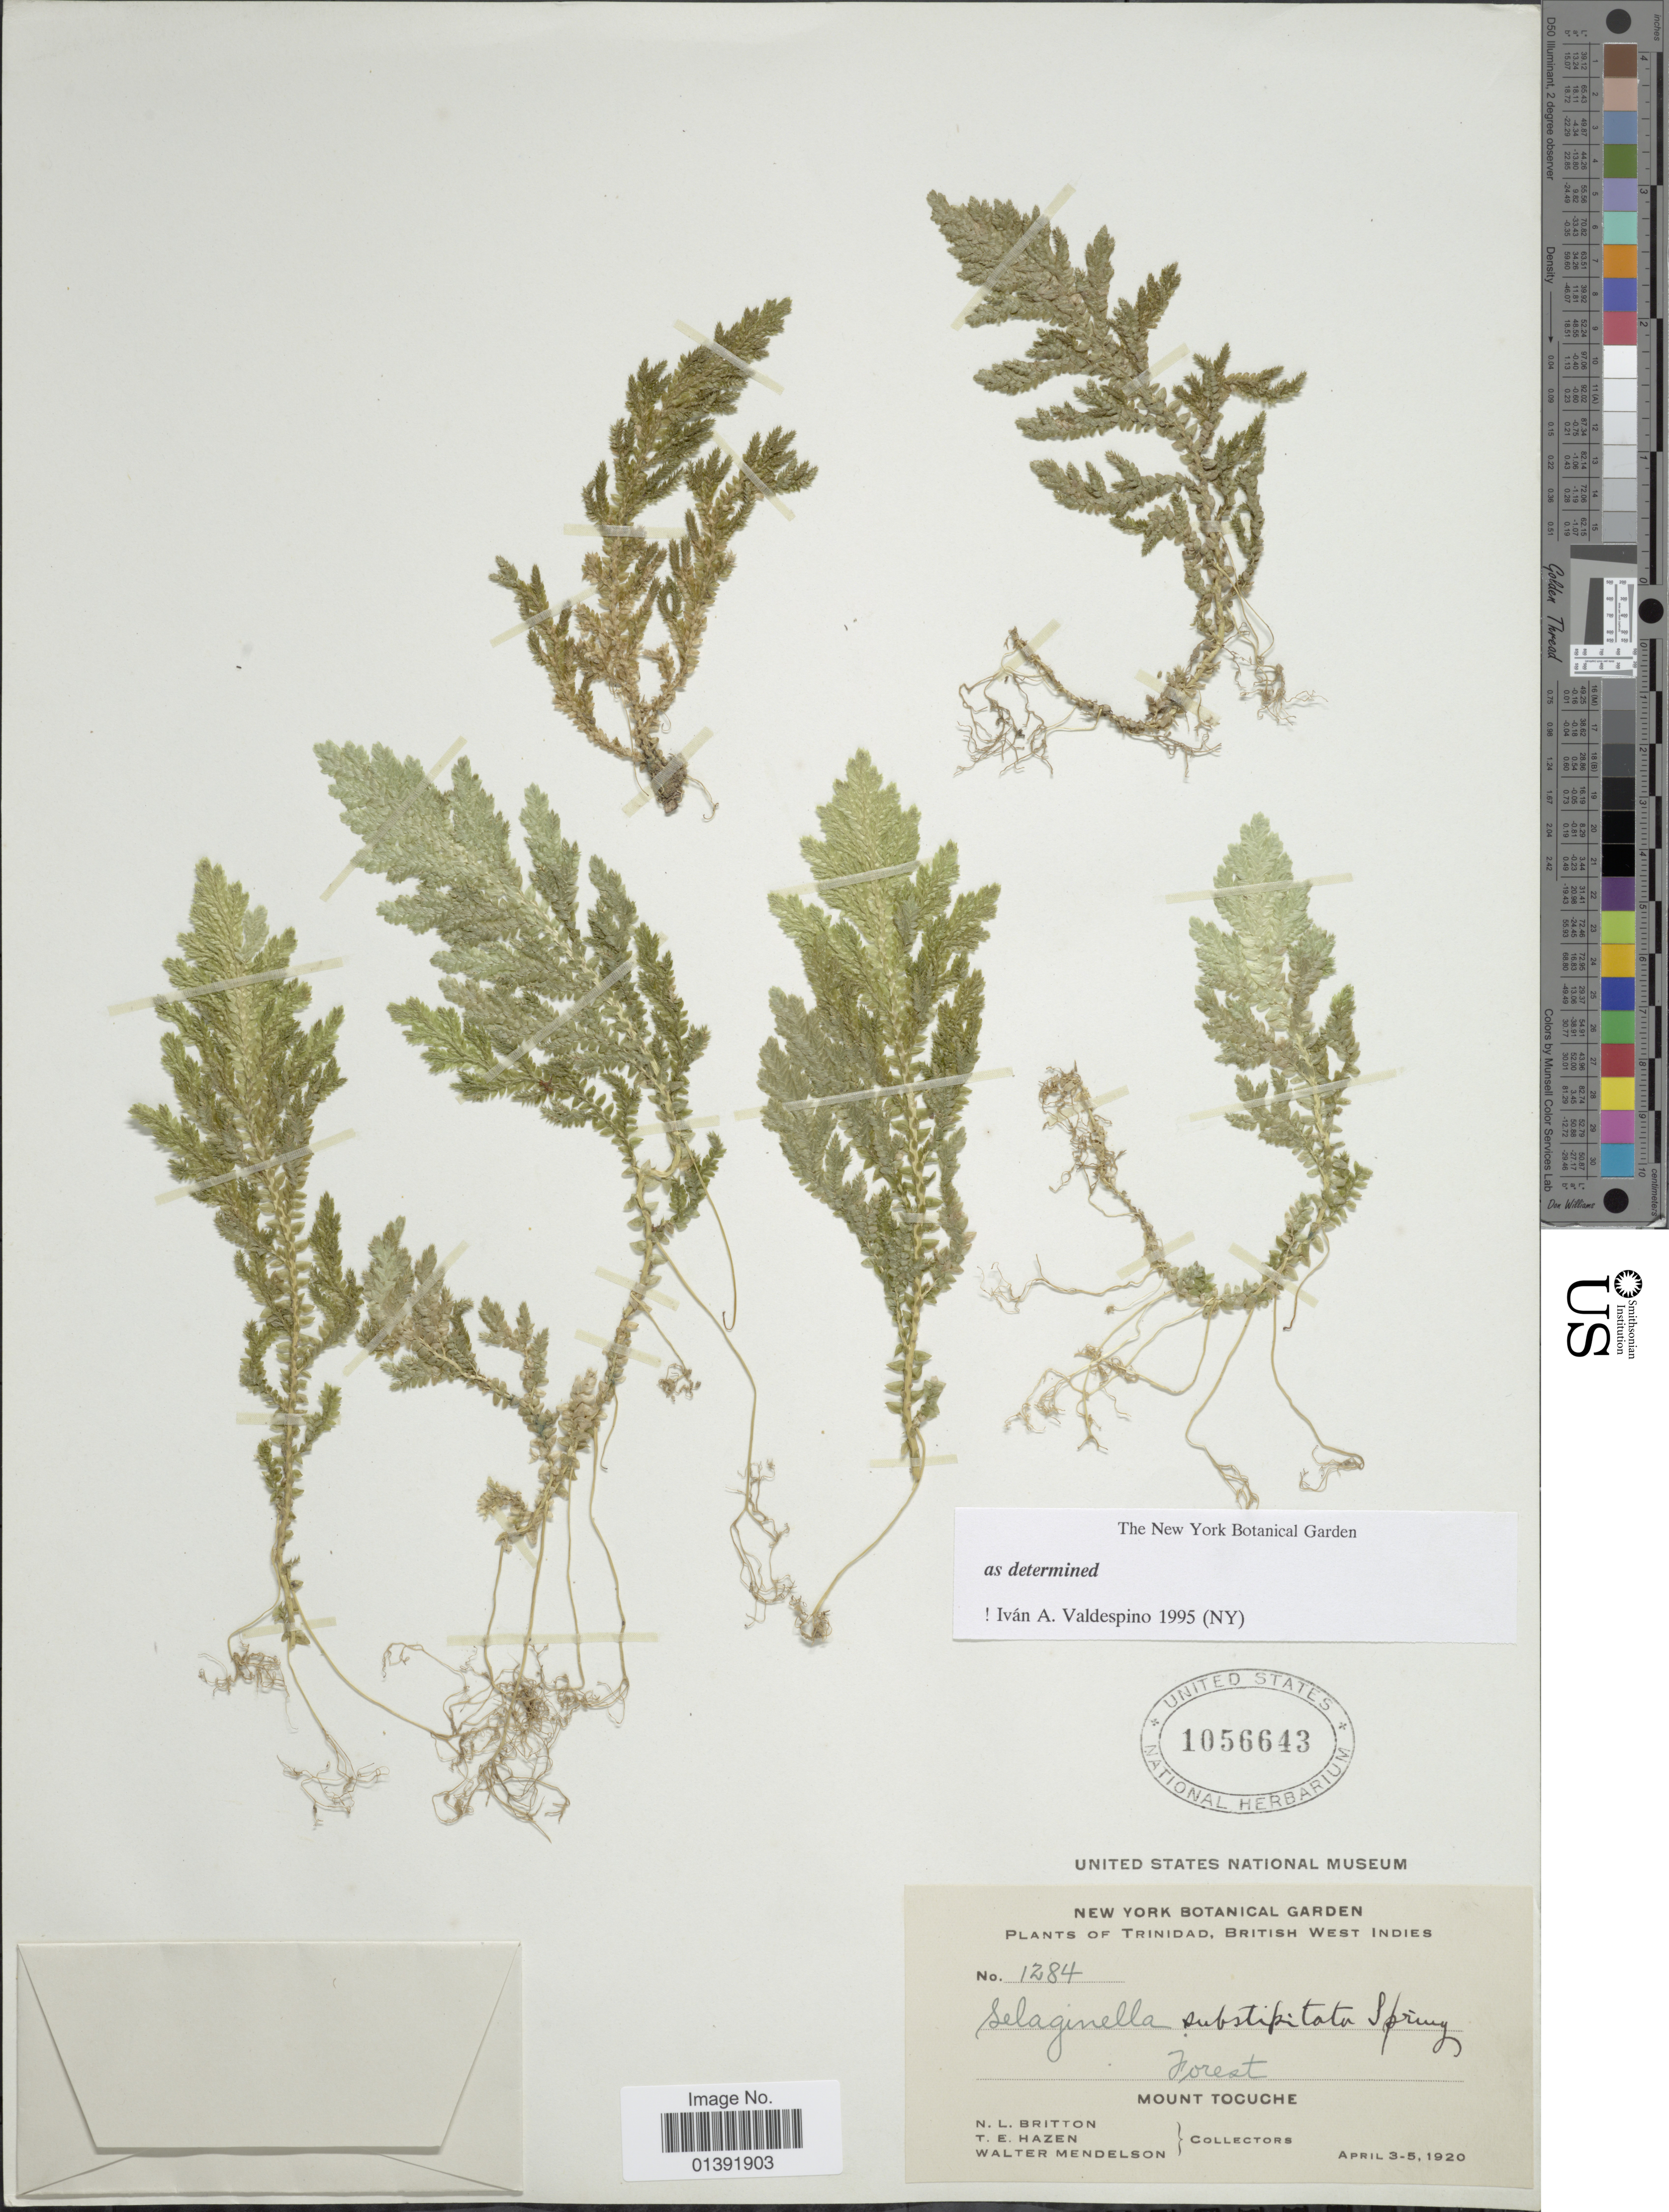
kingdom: Plantae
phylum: Tracheophyta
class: Lycopodiopsida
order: Selaginellales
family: Selaginellaceae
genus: Selaginella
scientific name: Selaginella substipitata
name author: Spring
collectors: N. Britton, T. E. Hazen & W. Mendelson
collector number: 1284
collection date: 1920-04-03/1920-04-05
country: Trinidad and Tobago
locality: Trinidad, British West Indies, Mount Tocuche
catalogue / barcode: US 1056643